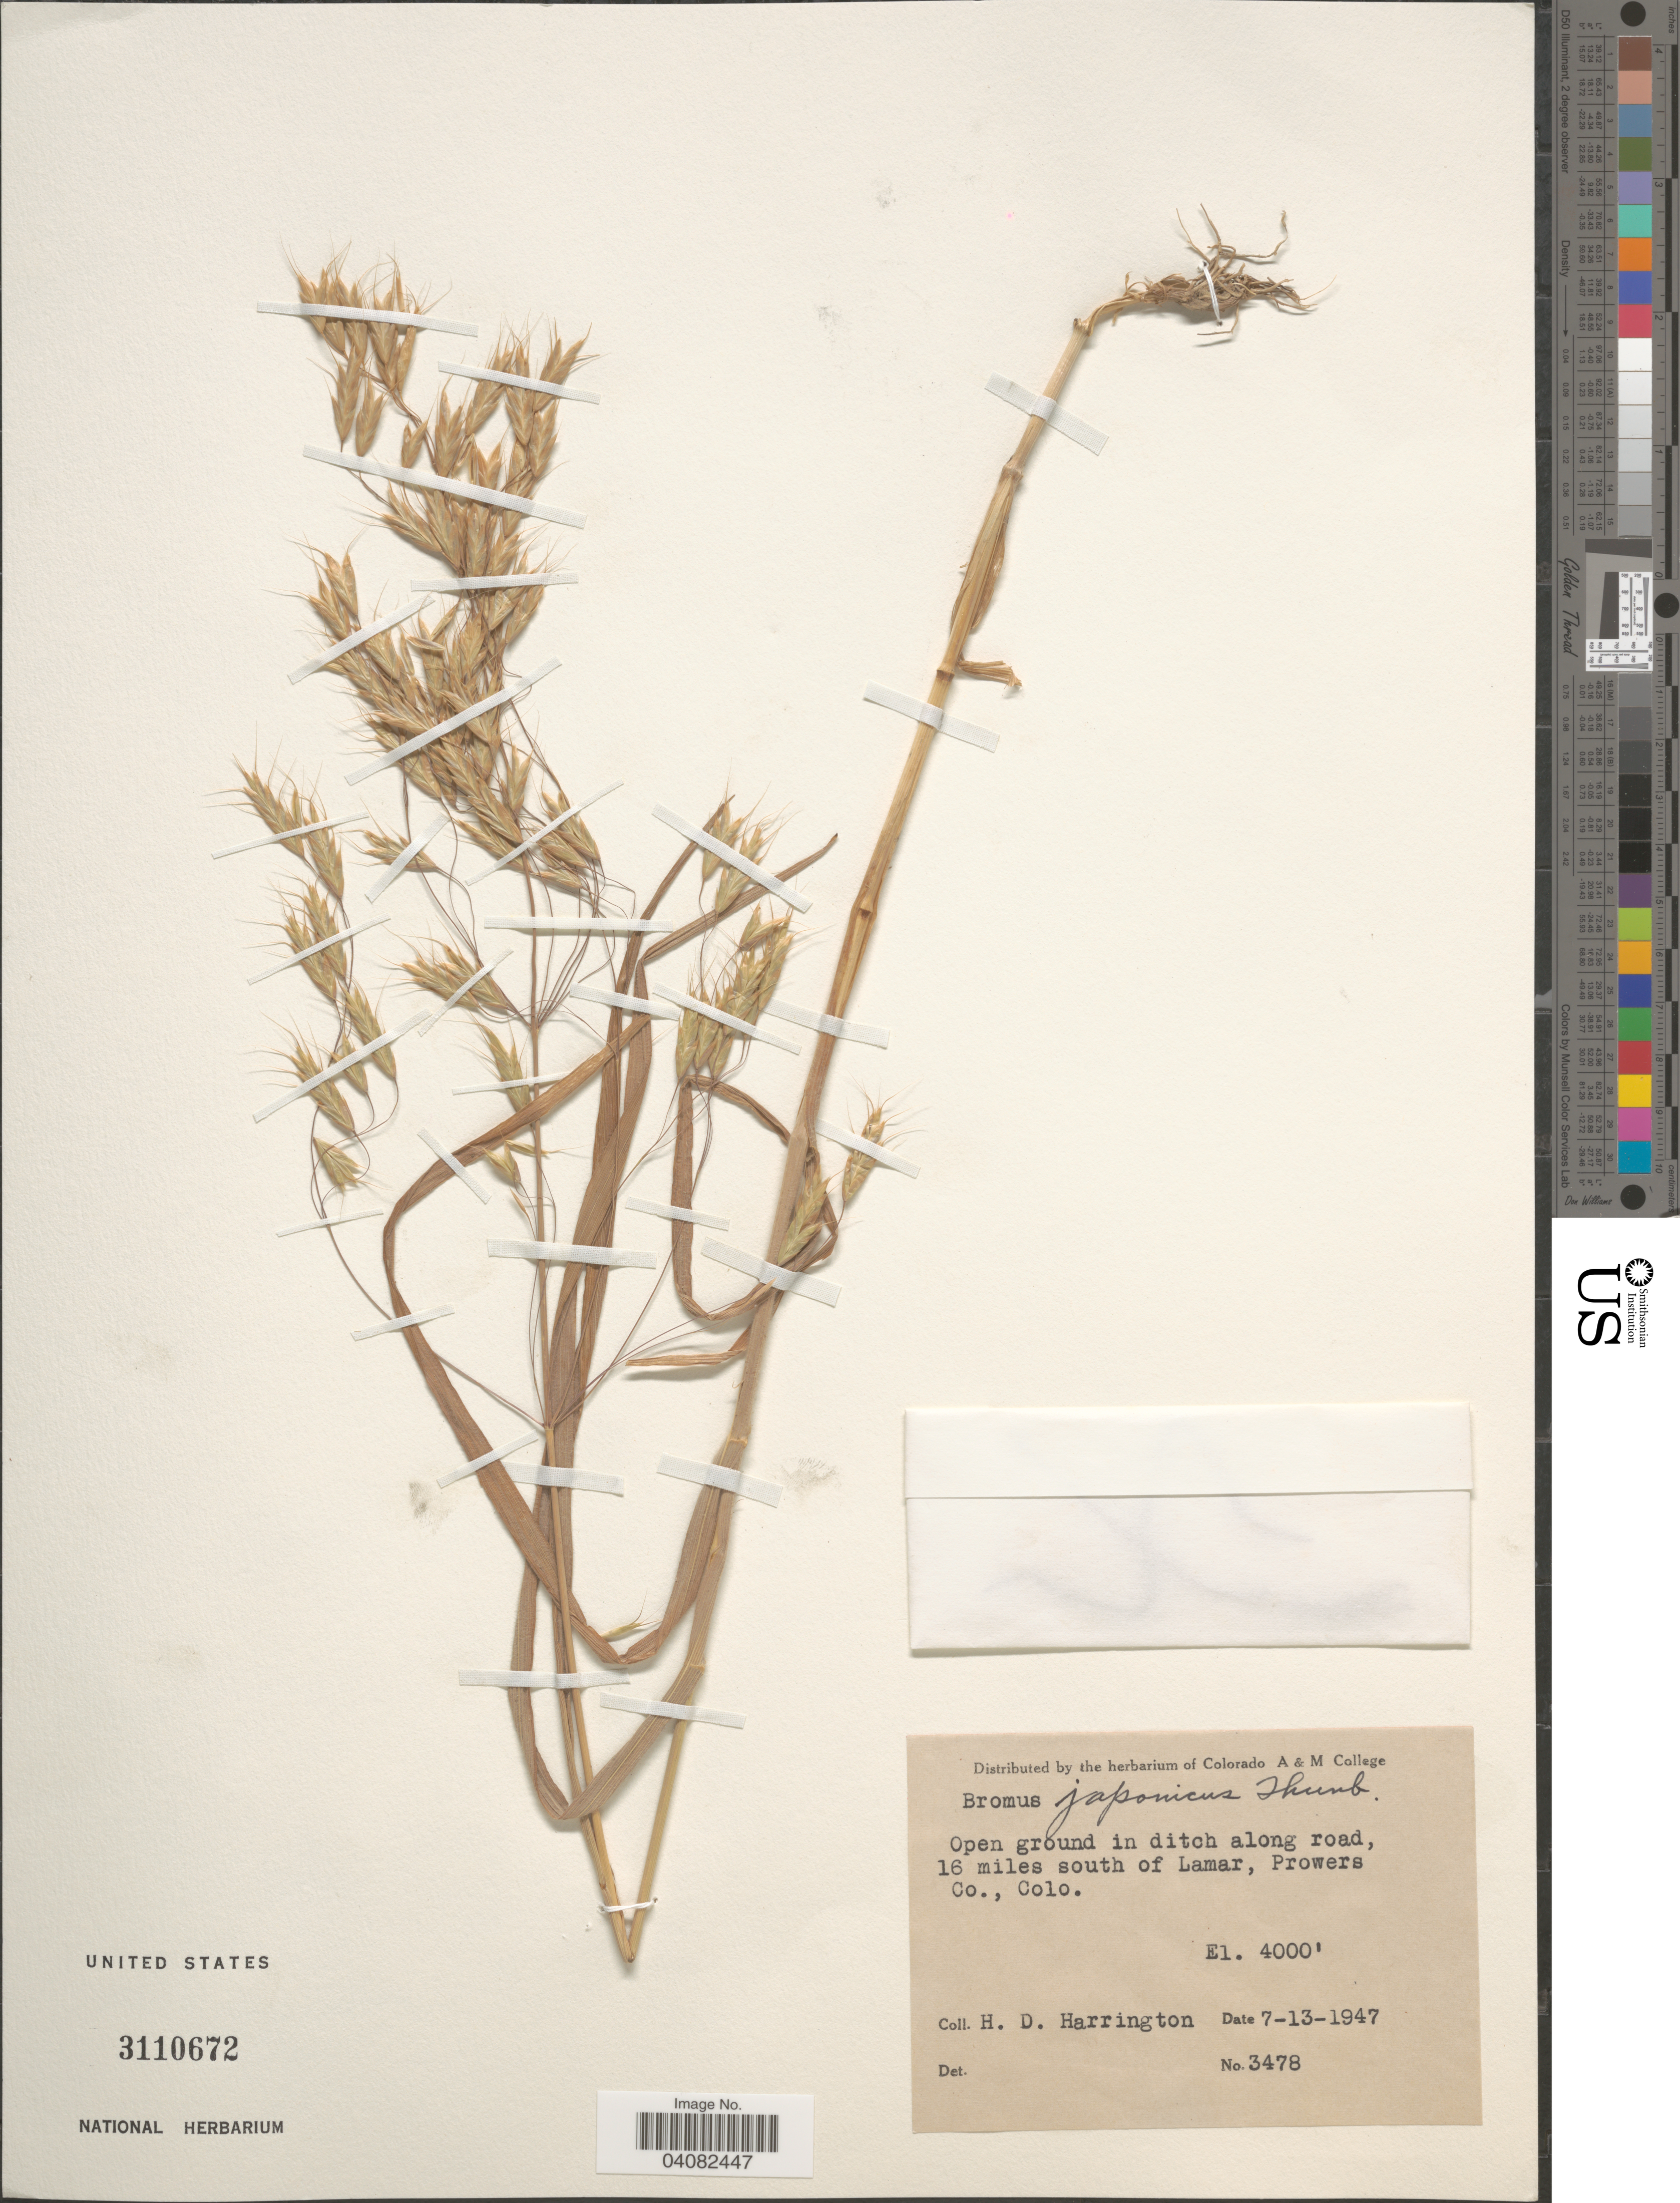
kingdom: Plantae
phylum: Tracheophyta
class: Liliopsida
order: Poales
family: Poaceae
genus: Bromus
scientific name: Bromus japonicus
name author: Houtt.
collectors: H. Harrington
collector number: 3478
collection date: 1947-07-13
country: United States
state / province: Colorado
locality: Open ground in ditch along road, 16 miles south of Lamar, Prowers Co.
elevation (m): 1219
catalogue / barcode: US 3110672